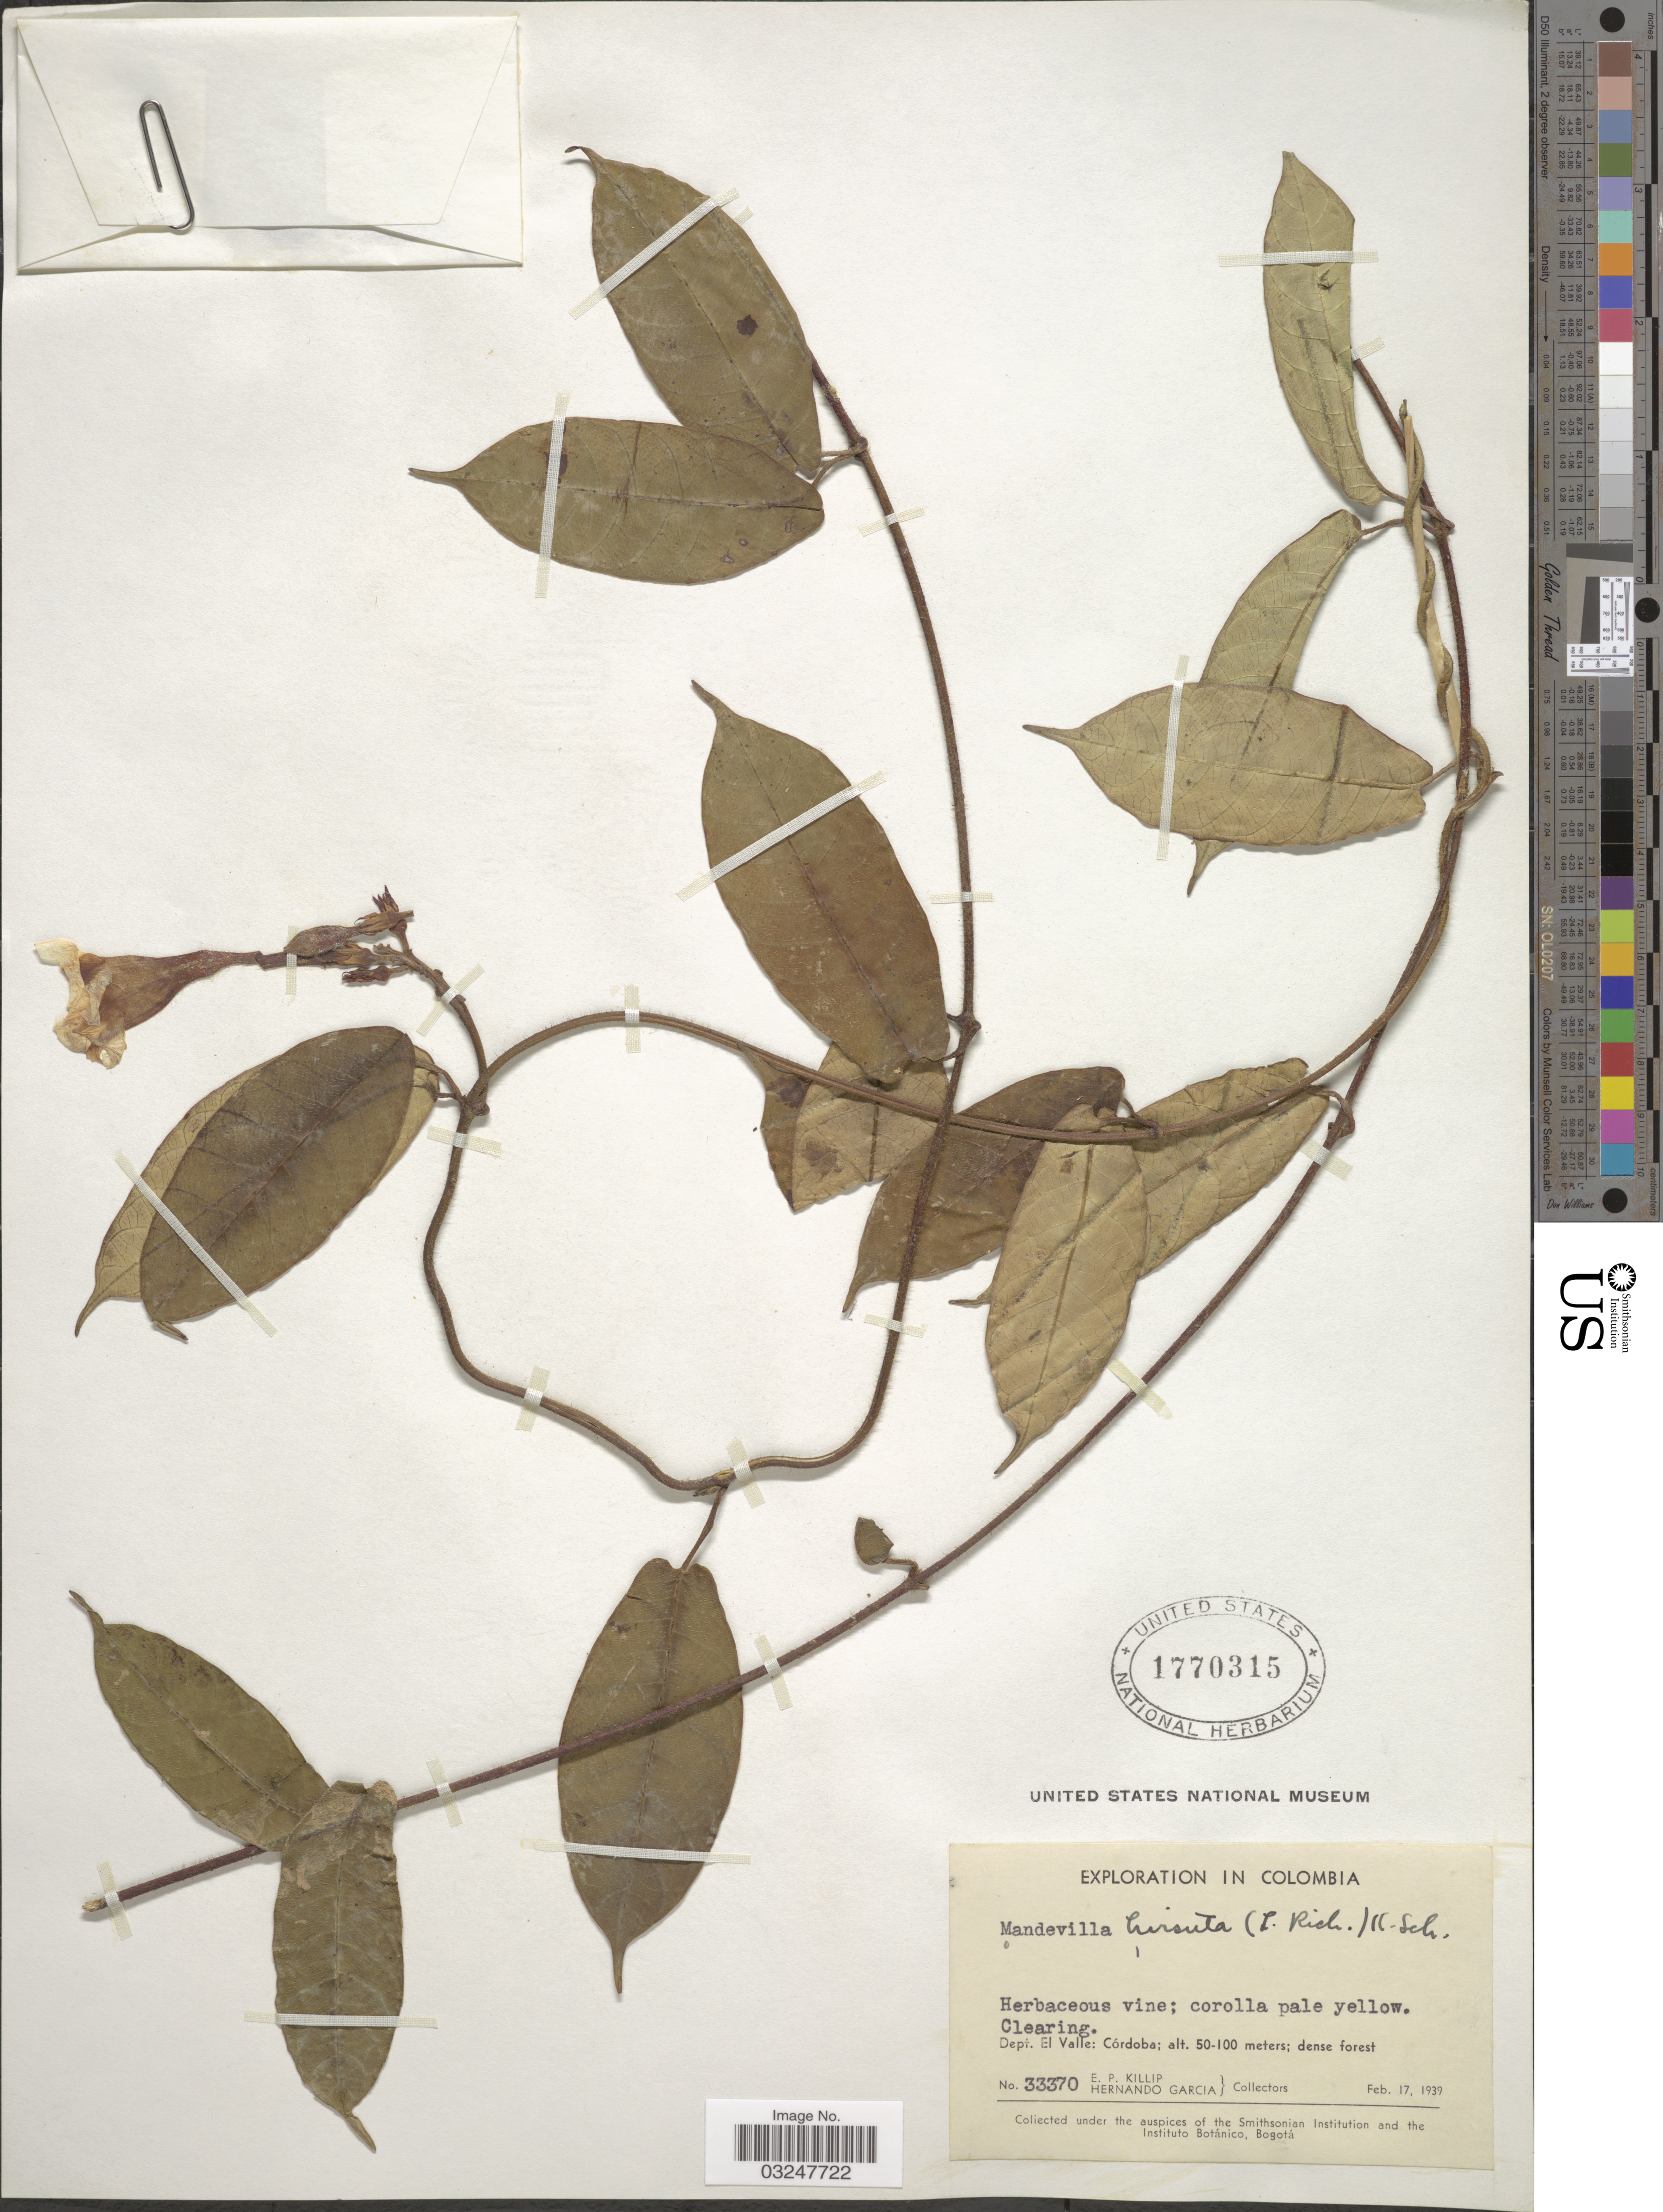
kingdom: Plantae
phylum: Tracheophyta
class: Magnoliopsida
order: Gentianales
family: Apocynaceae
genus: Mandevilla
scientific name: Mandevilla hirsuta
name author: (Rich.) K. Schum.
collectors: E. P. Killip & H. Garcia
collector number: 33370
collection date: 1939-02-17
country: Colombia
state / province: Valle del Cauca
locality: Dept. El Valle: Córdoba.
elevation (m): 50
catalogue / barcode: US 1770315